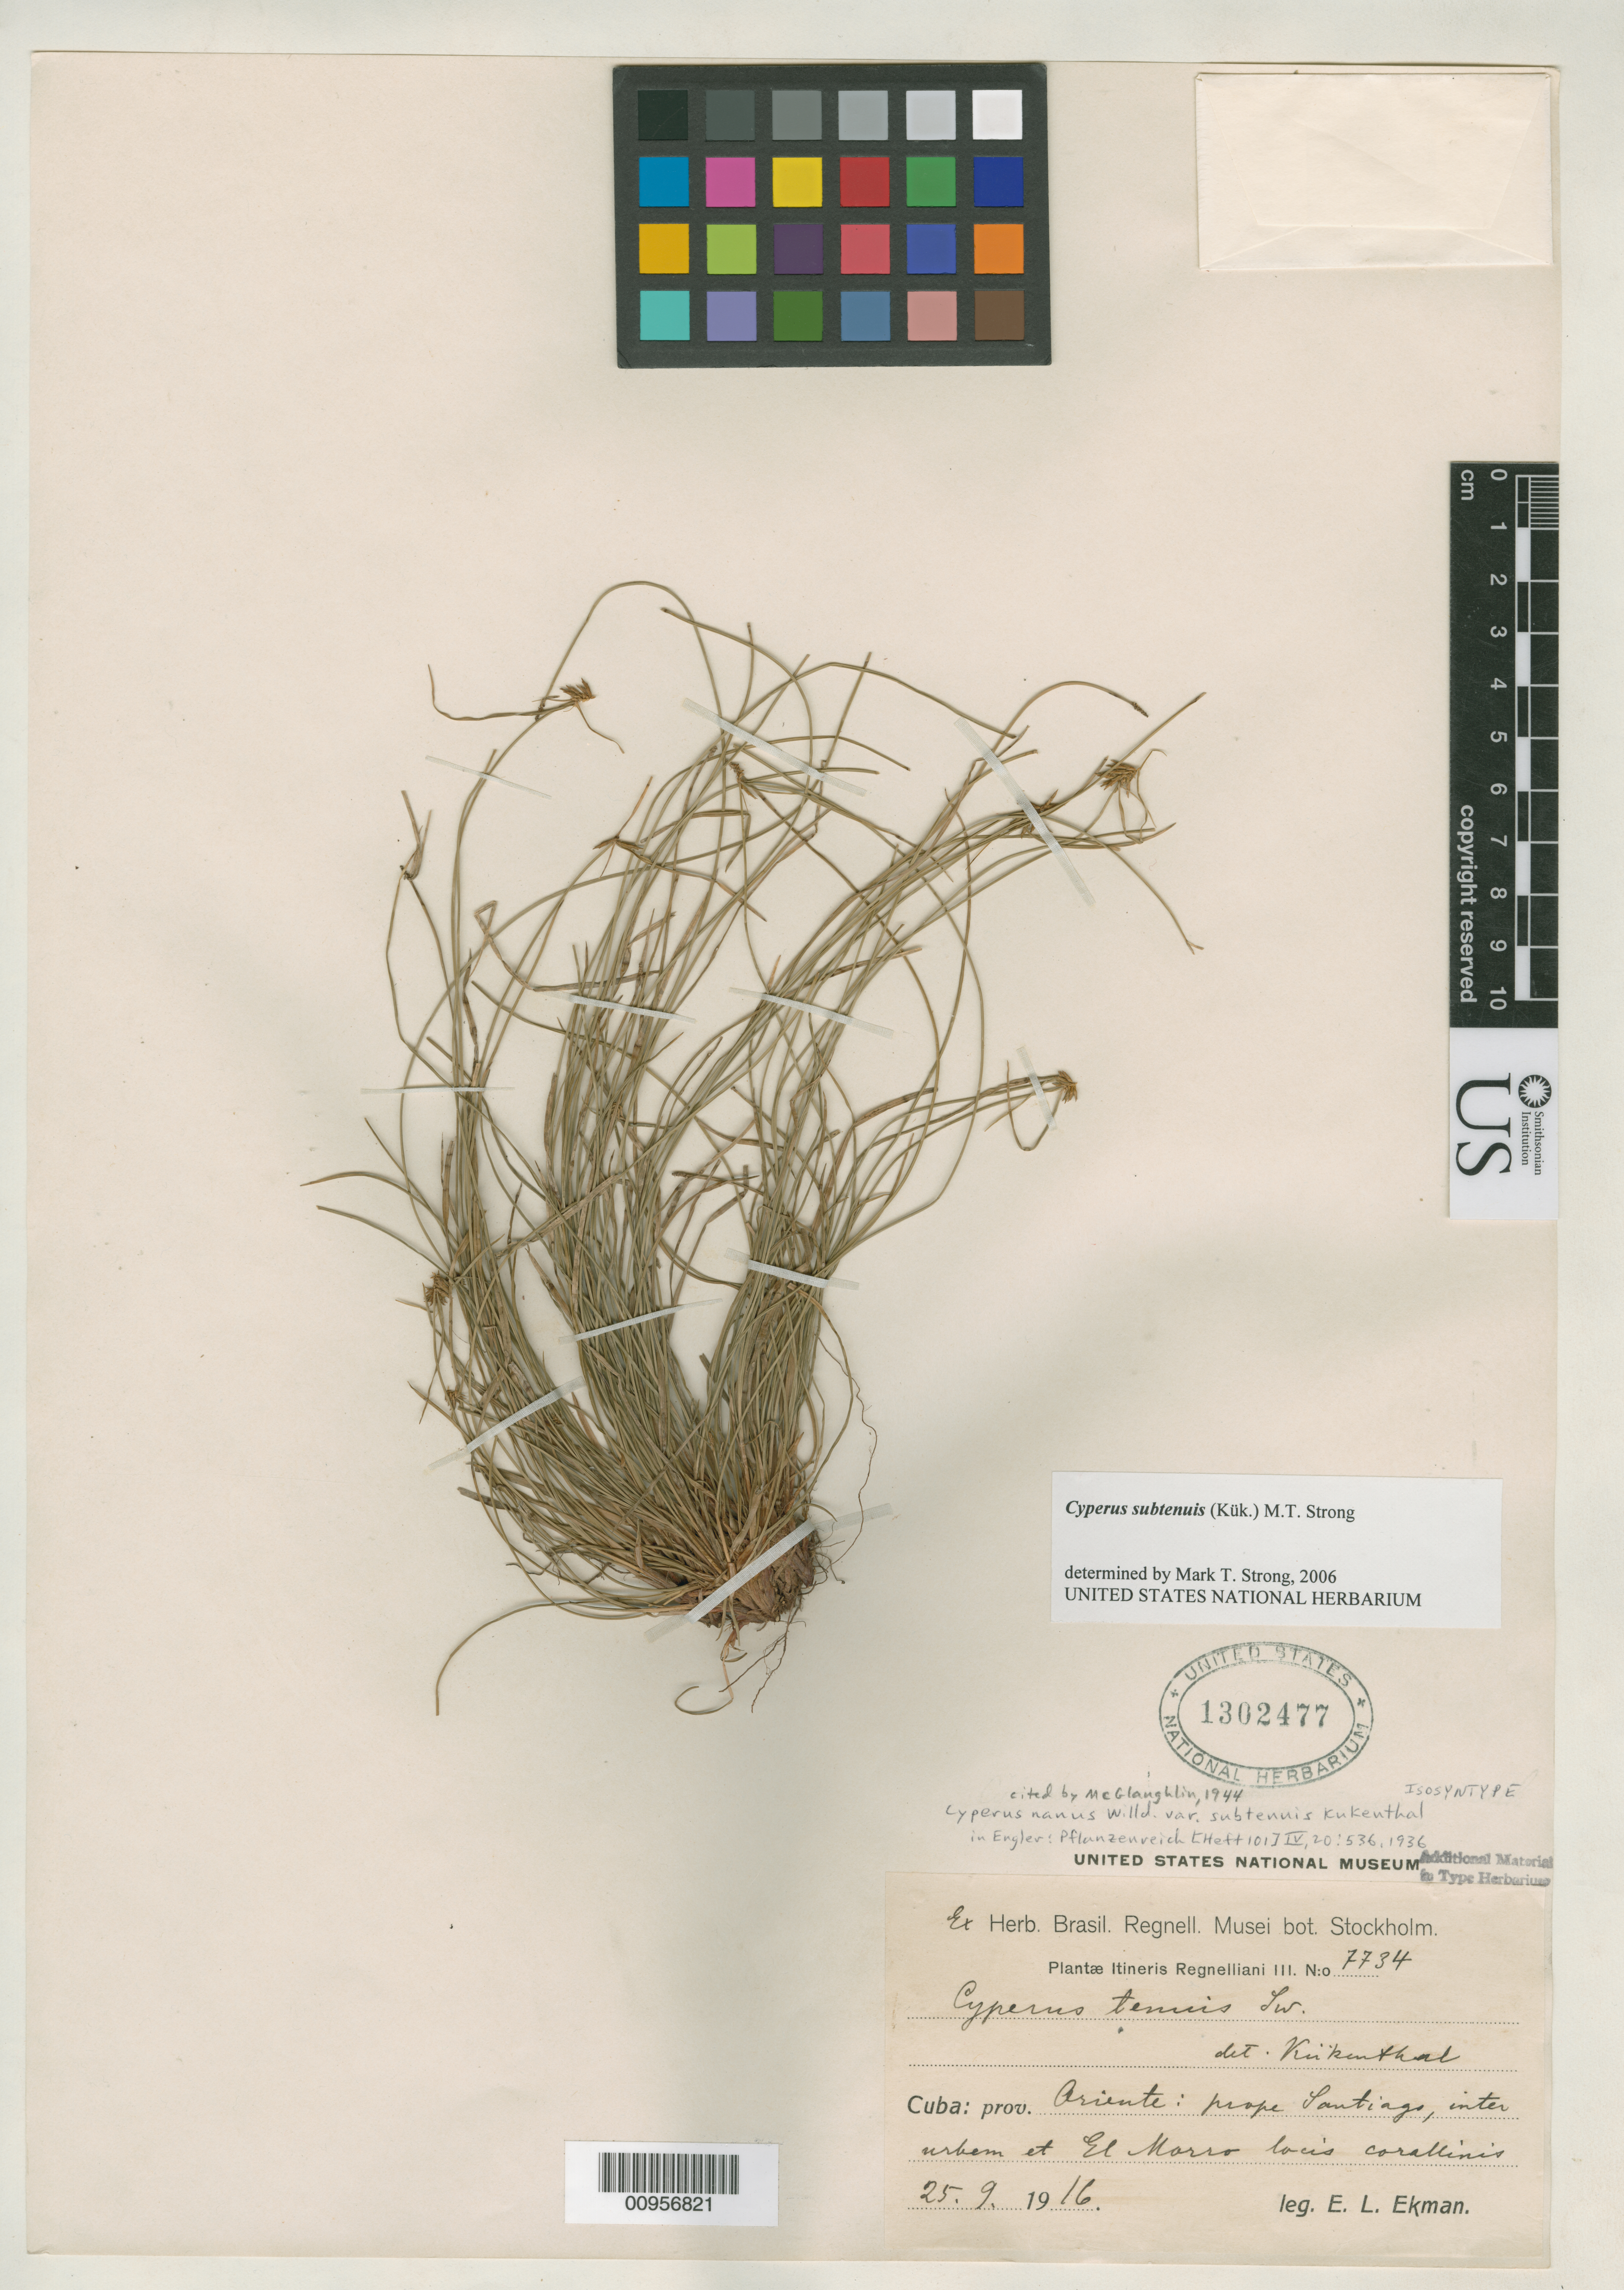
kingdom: Plantae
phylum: Tracheophyta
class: Liliopsida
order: Poales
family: Cyperaceae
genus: Cyperus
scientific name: Cyperus nanus var. subtenuis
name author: Kük. in Engl.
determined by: Strong, M. T., (US), Smithsonian Institution - National Museum of Natural History (UNITED STATES)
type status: Isosyntype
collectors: E. L. Ekman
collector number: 7734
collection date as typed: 25 Sep 1916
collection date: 1916-09-25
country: Cuba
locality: Prov. Oriente: prope Santiago, inter urbem et El Morro locis corallinis.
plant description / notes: Lectotype collection is H 10806 as designated by M.T. Strong, Contr. U.S. Natl. Herb. 52: 288 (2005).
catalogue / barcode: US 1302477